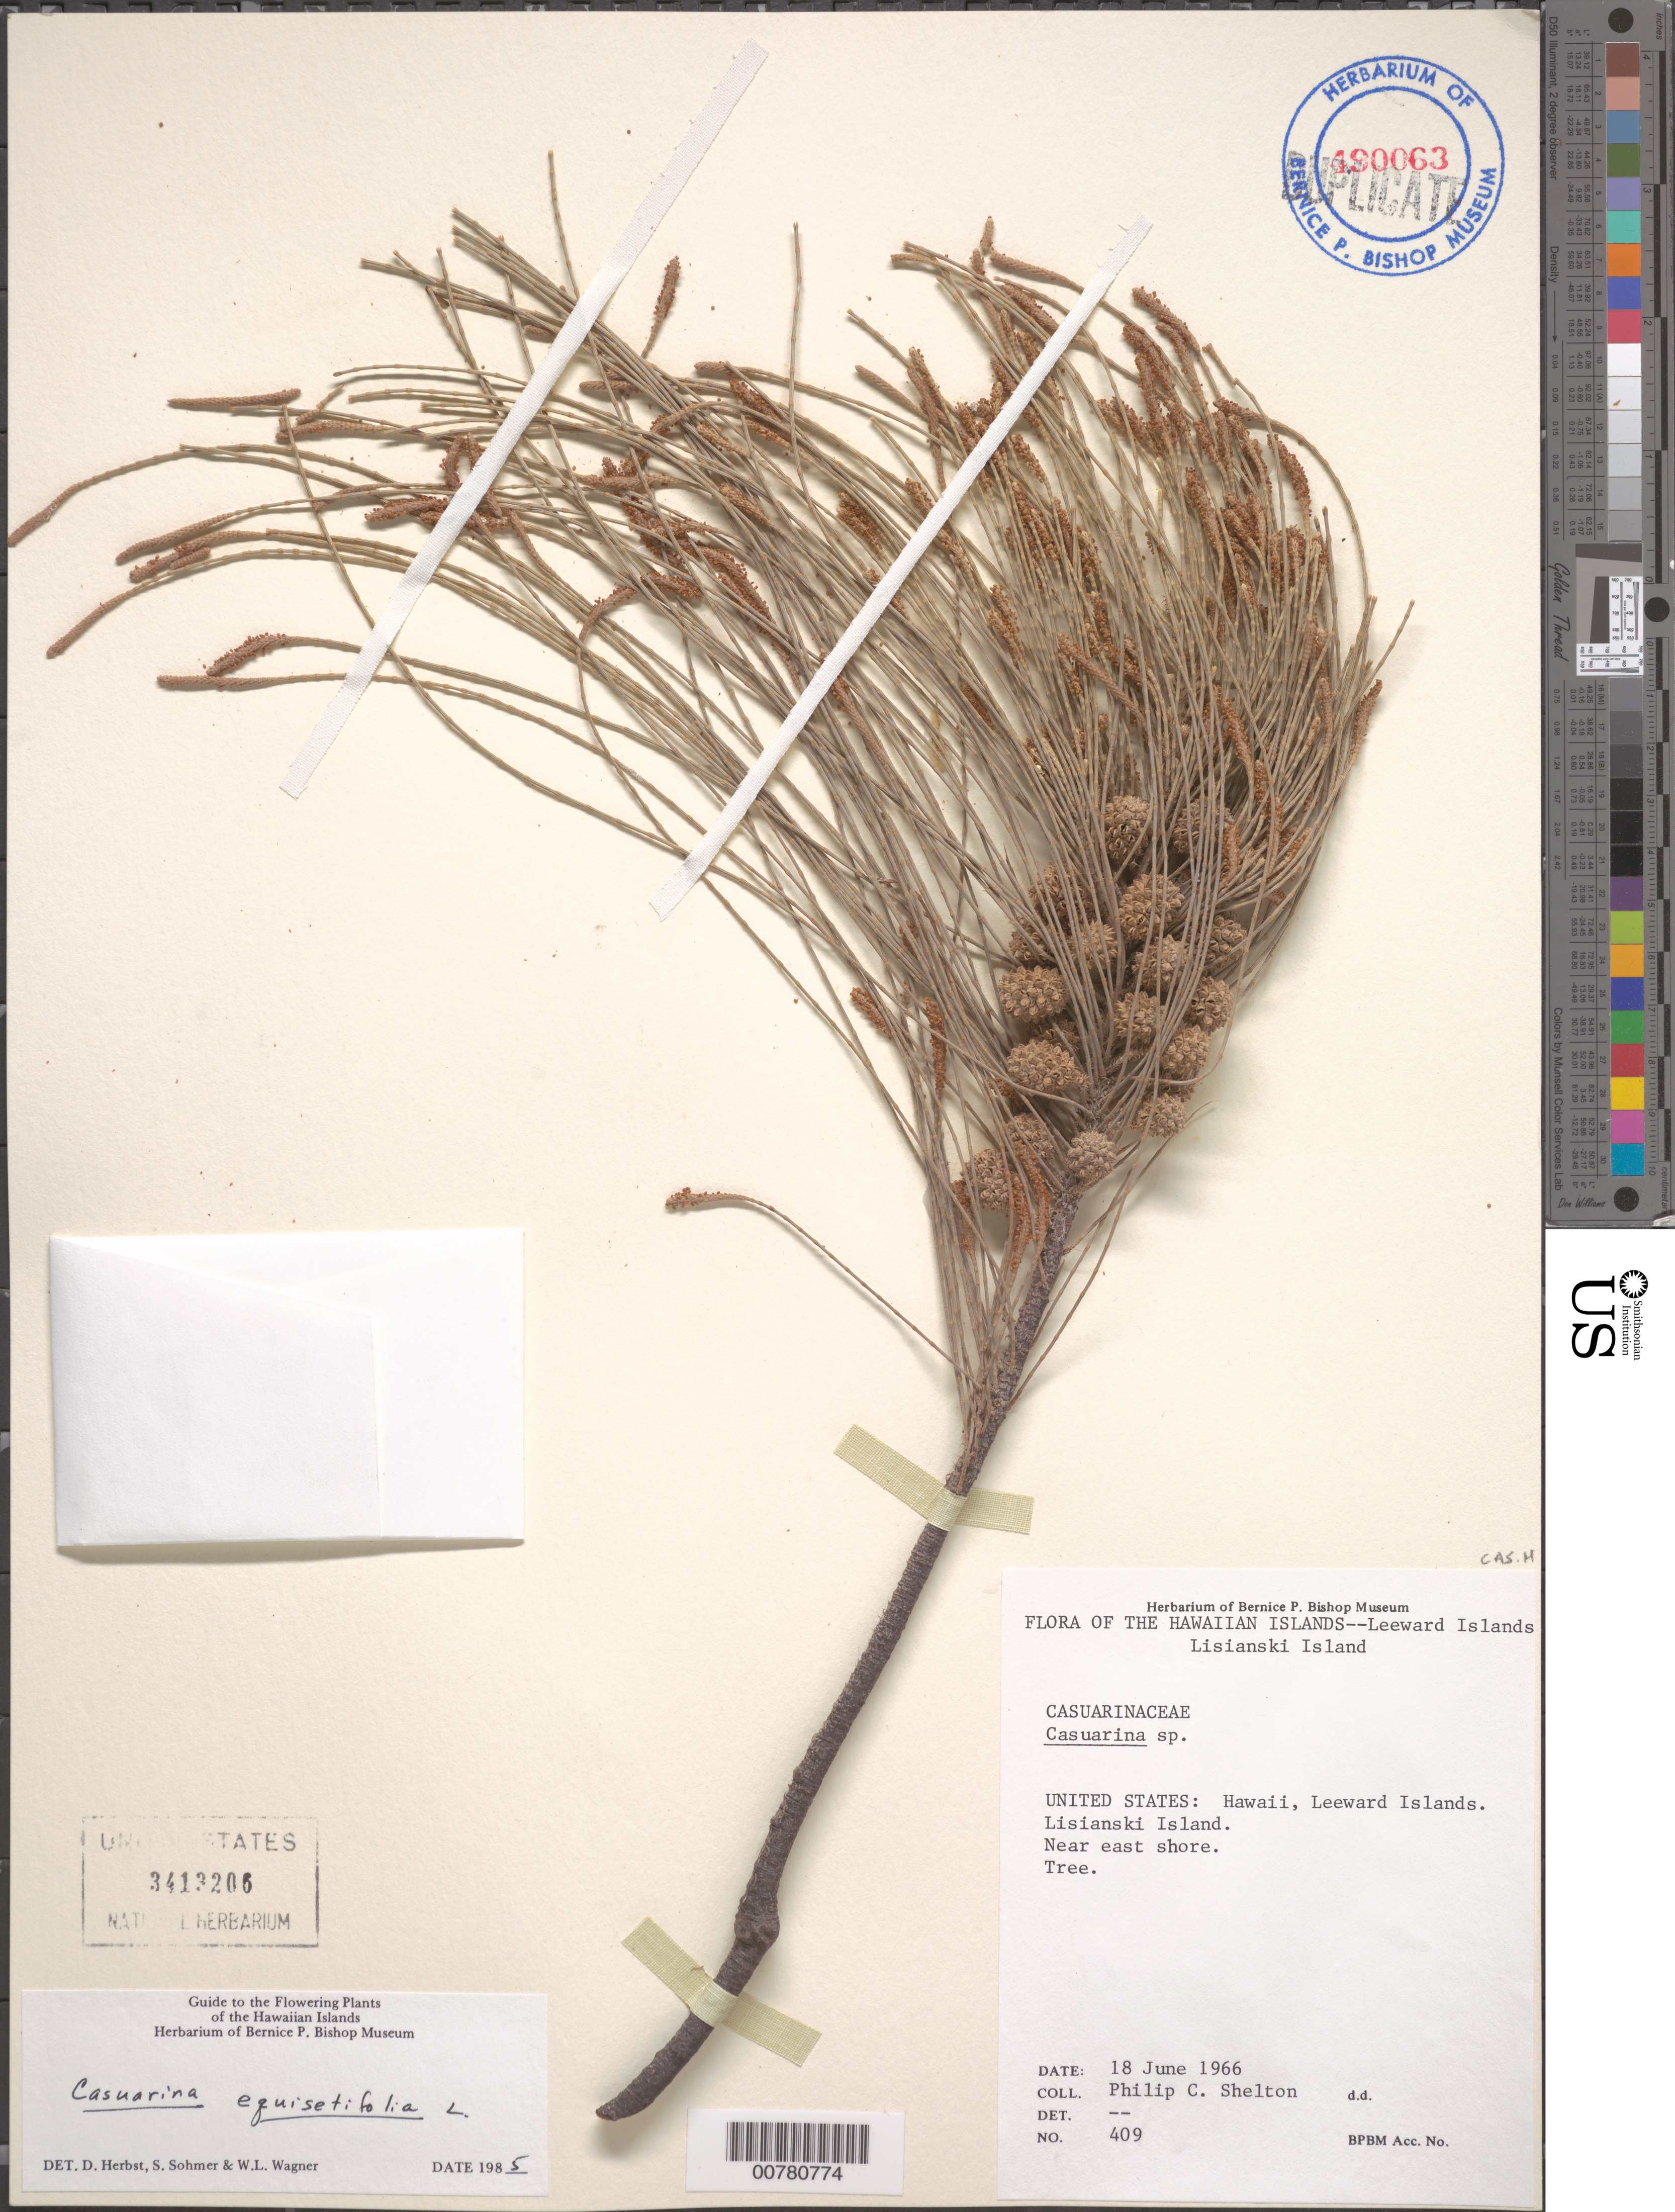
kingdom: Plantae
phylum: Tracheophyta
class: Magnoliopsida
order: Fagales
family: Casuarinaceae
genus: Casuarina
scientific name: Casuarina equisetifolia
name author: L.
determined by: Herbst, D. R.; Sohmer, S. H.; Wagner, W. L.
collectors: P. Shelton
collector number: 409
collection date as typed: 18 Jun 1966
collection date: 1966-06-18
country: United States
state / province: Hawaii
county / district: Honolulu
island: Lisianski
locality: Near east shore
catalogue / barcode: US 3413206